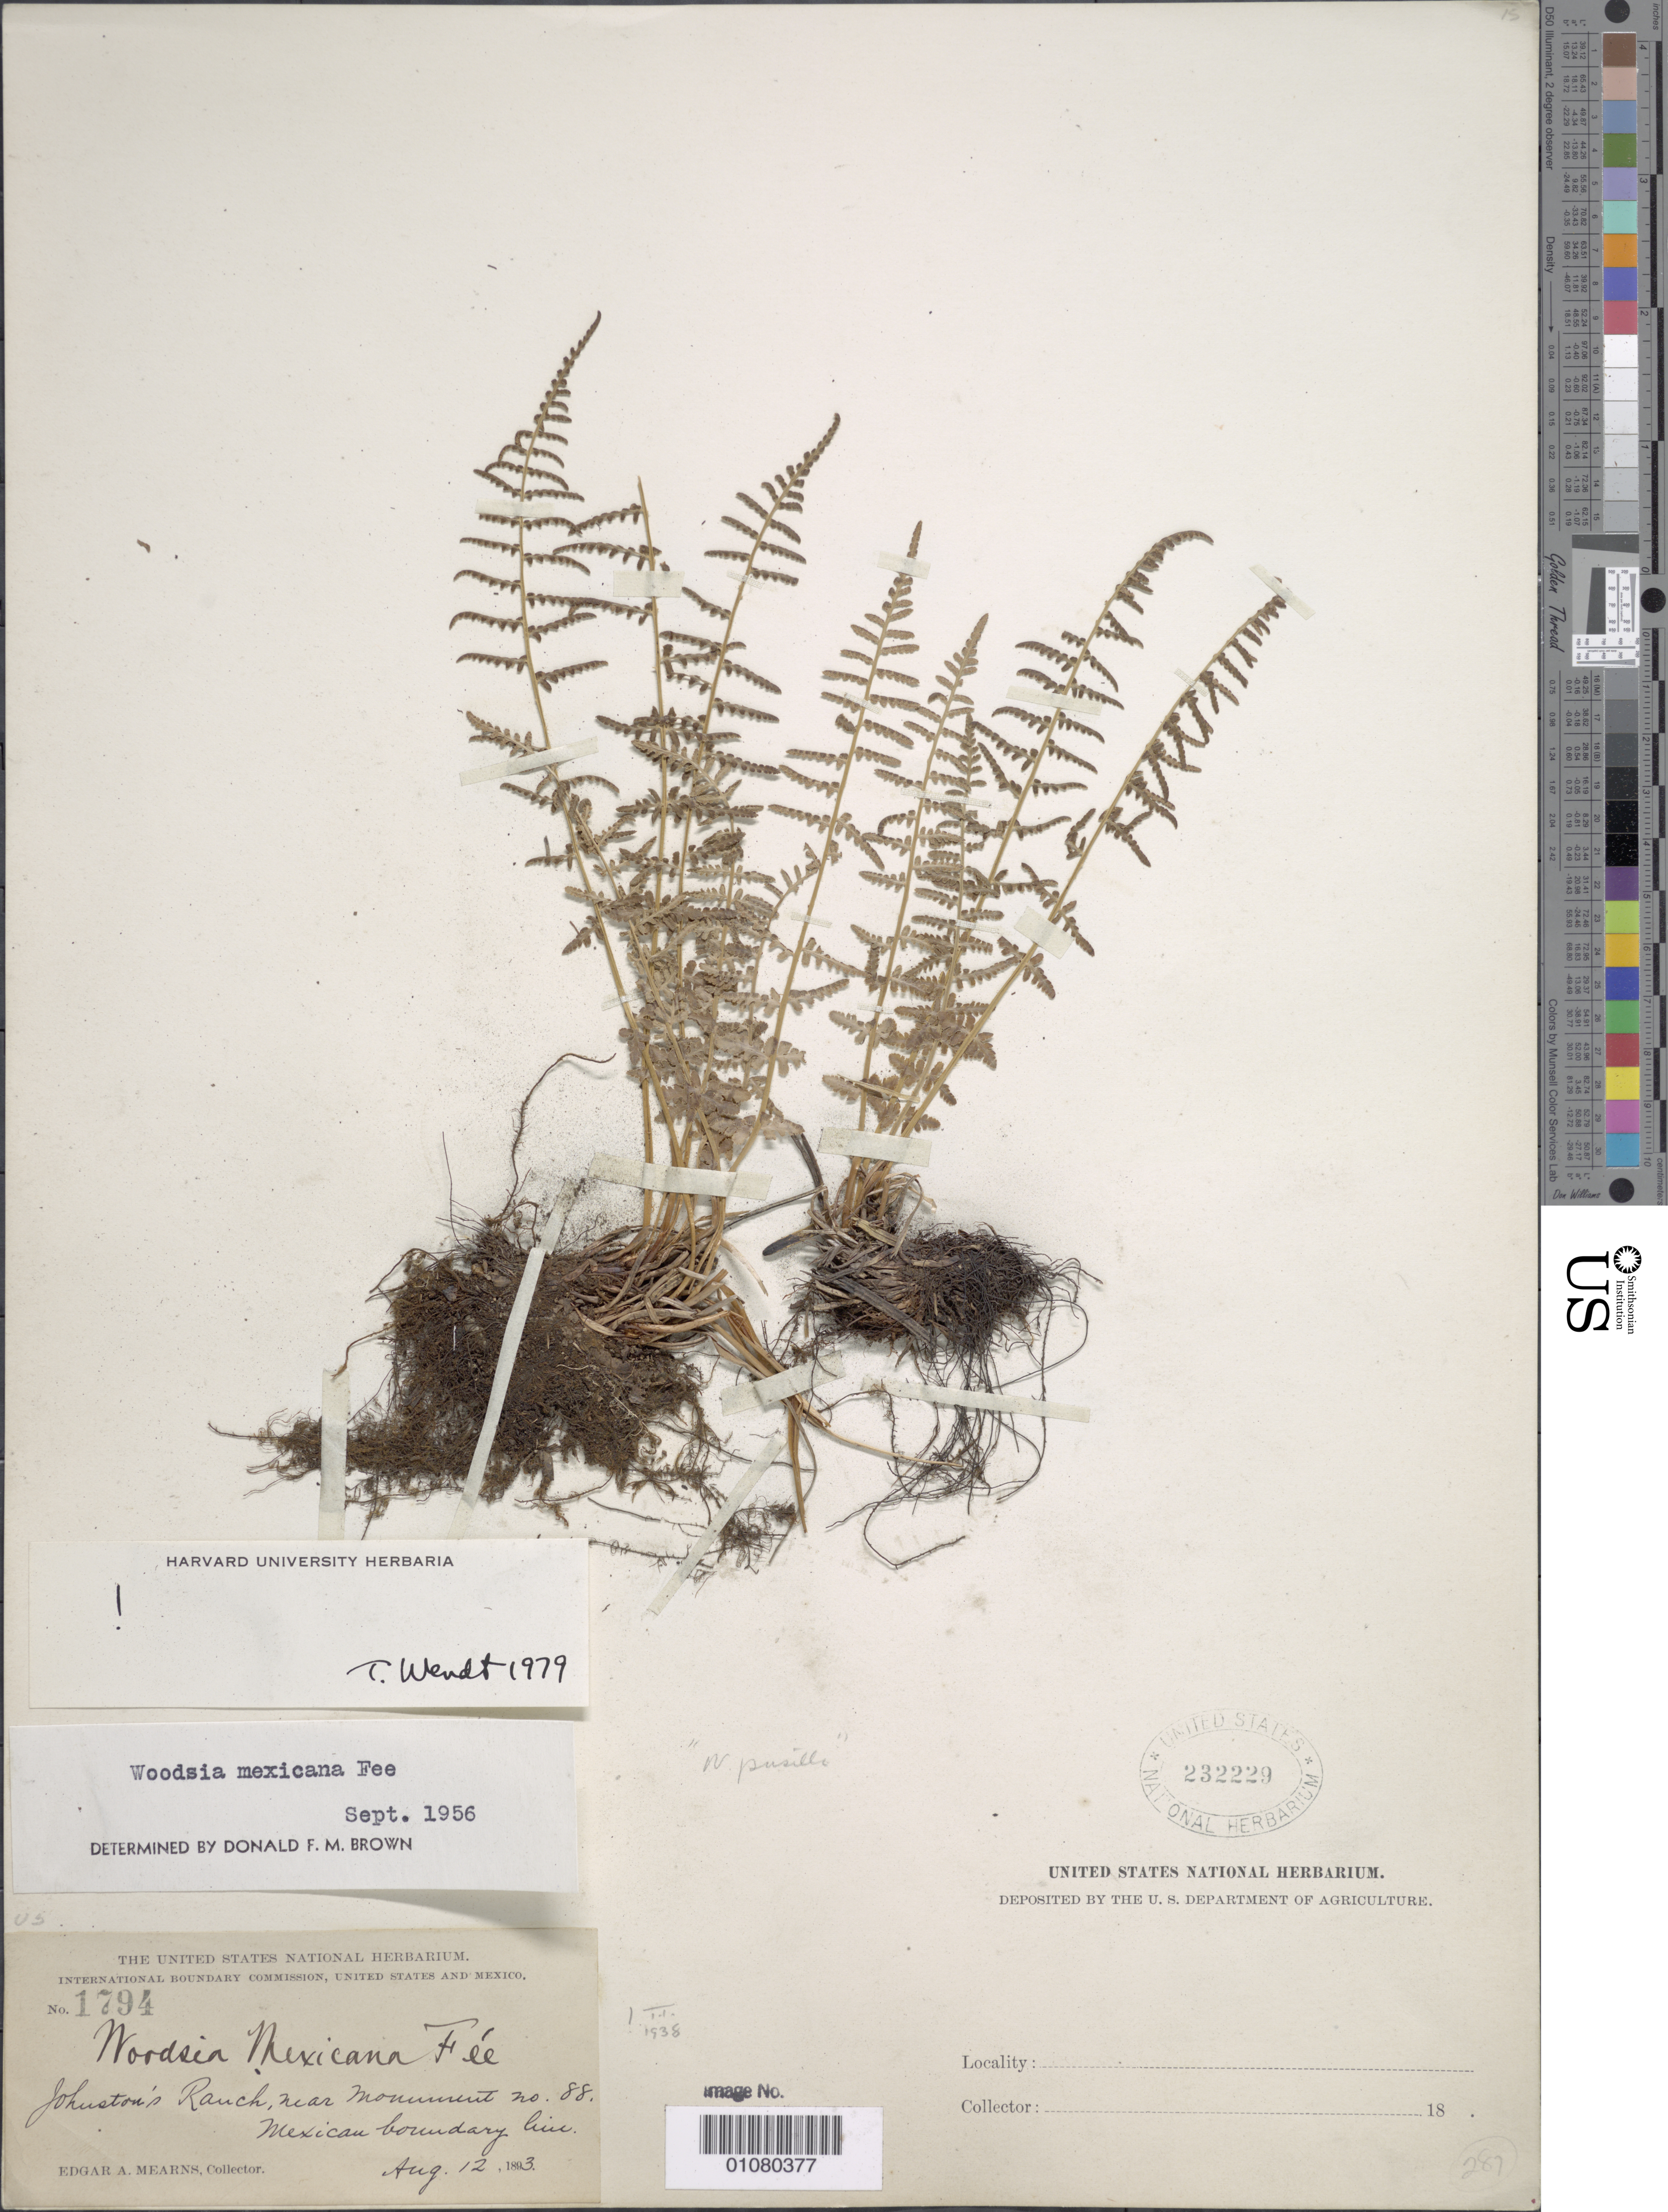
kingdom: Plantae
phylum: Tracheophyta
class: Polypodiopsida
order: Polypodiales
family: Woodsiaceae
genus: Woodsia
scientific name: Woodsia mexicana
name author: Fée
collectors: E. A. Mearns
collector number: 1794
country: Mexico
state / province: Sonora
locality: Johnston's Ranch, near Monumrent # 88., Mexican boundary line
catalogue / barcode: US 232229